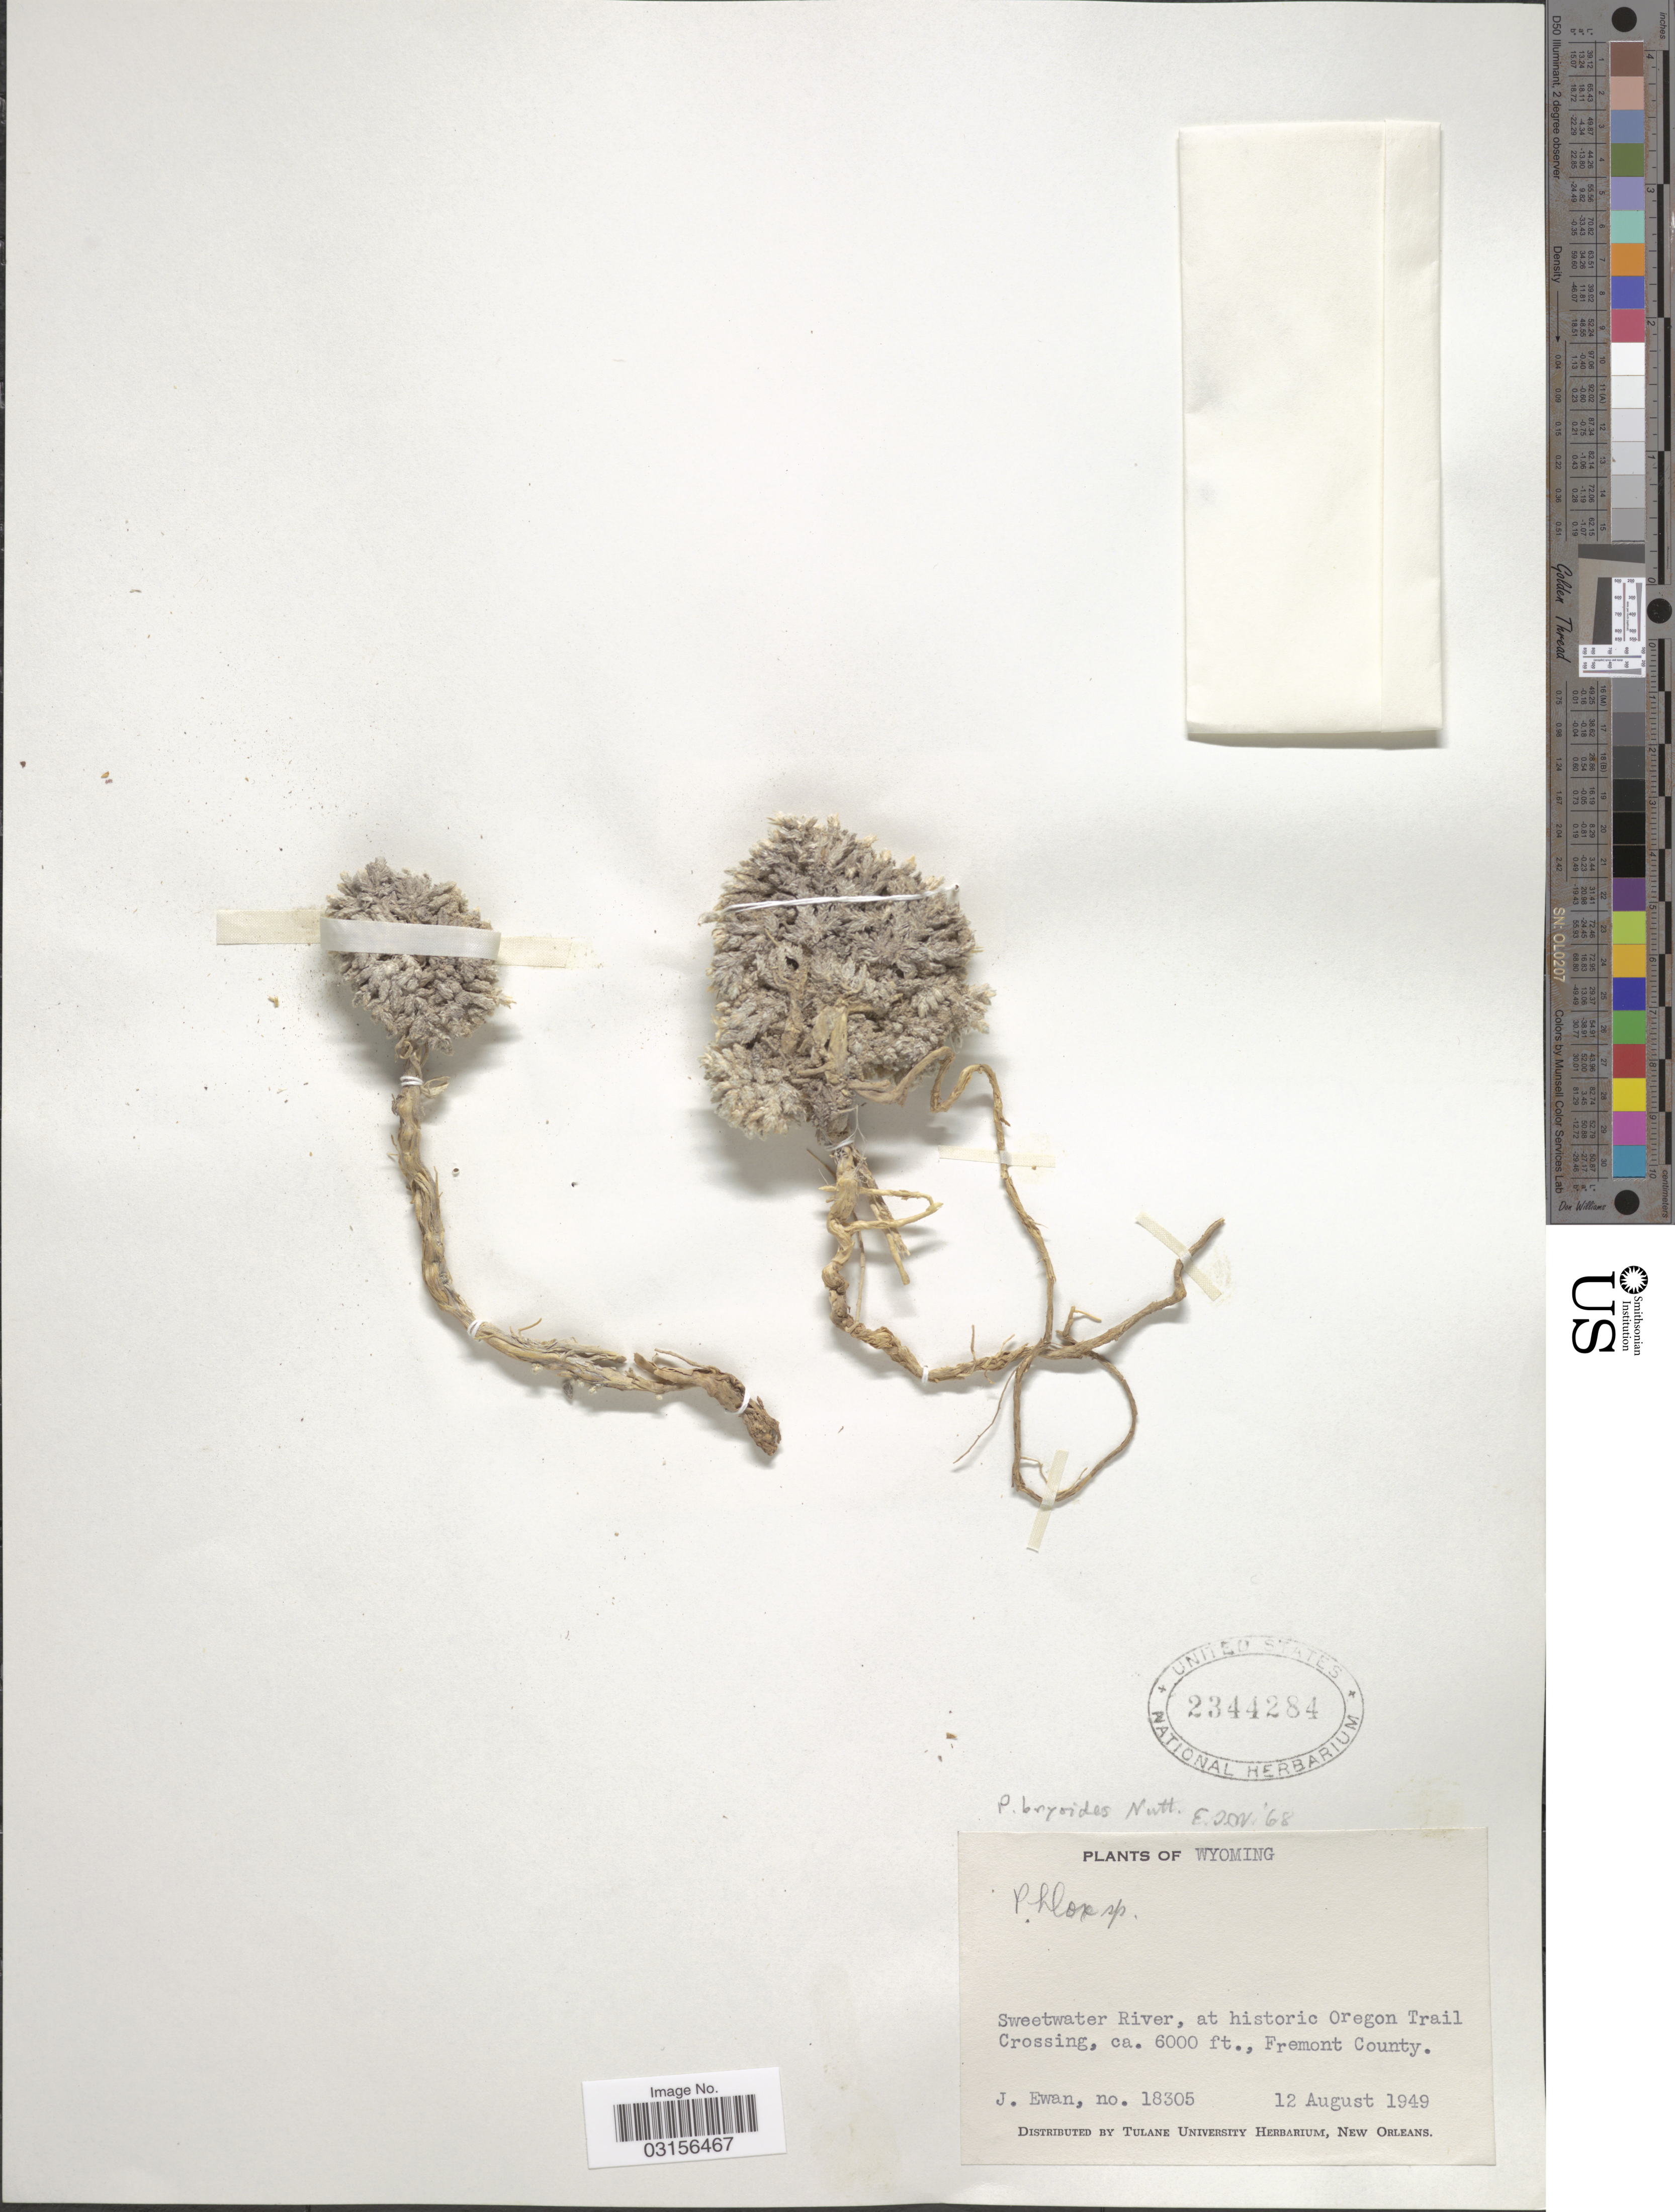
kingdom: Plantae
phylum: Tracheophyta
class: Magnoliopsida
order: Ericales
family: Polemoniaceae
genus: Phlox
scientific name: Phlox hoodii subsp. muscoides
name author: (Nutt.) Wherry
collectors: J. A. Ewan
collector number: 18305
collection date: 1949-08-12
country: United States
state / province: Wyoming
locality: Sweetwater River, at historic Oregon Trail Crossing, Fremont County.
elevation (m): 1829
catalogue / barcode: US 2344284